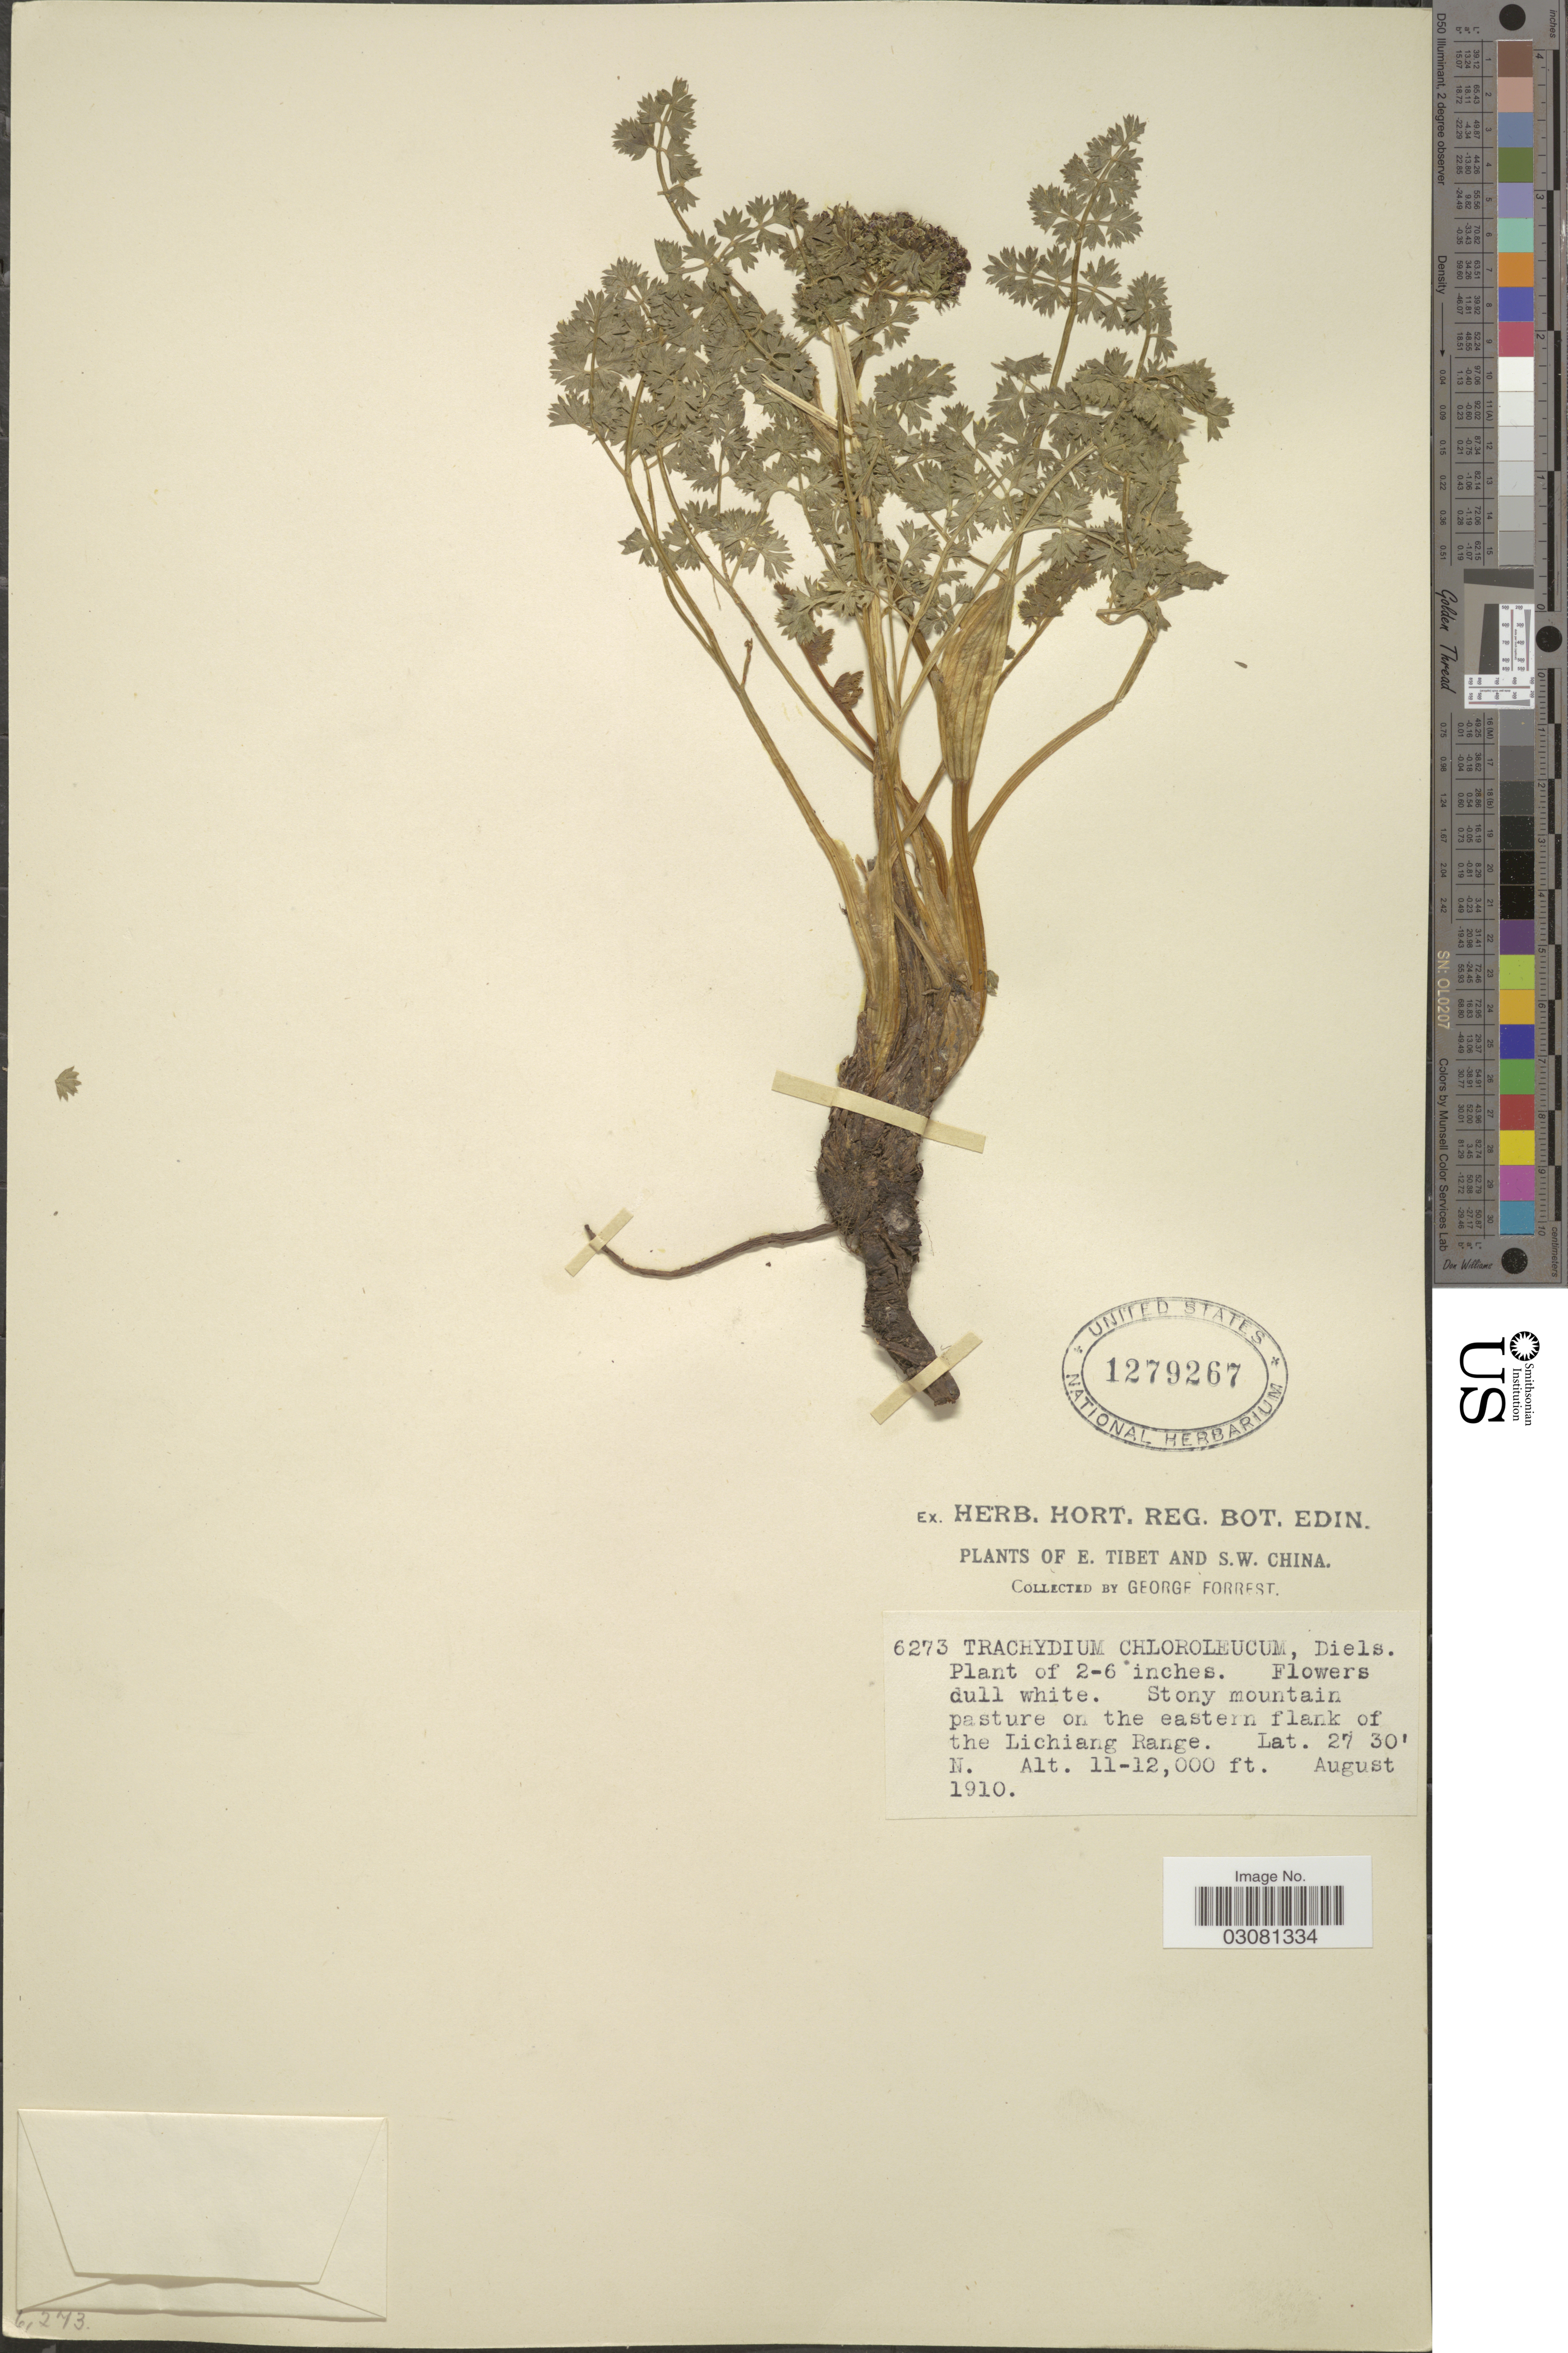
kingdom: Plantae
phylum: Tracheophyta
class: Magnoliopsida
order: Apiales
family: Apiaceae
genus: Trachydium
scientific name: Trachydium chloroleucum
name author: Diels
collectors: G. Forrest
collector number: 6273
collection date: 1910-08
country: China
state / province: Xizang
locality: E. Tibet and S.W. China. Stony mountain pasture on the eastern flank of the Lichiang Range.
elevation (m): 3353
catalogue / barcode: US 1279267